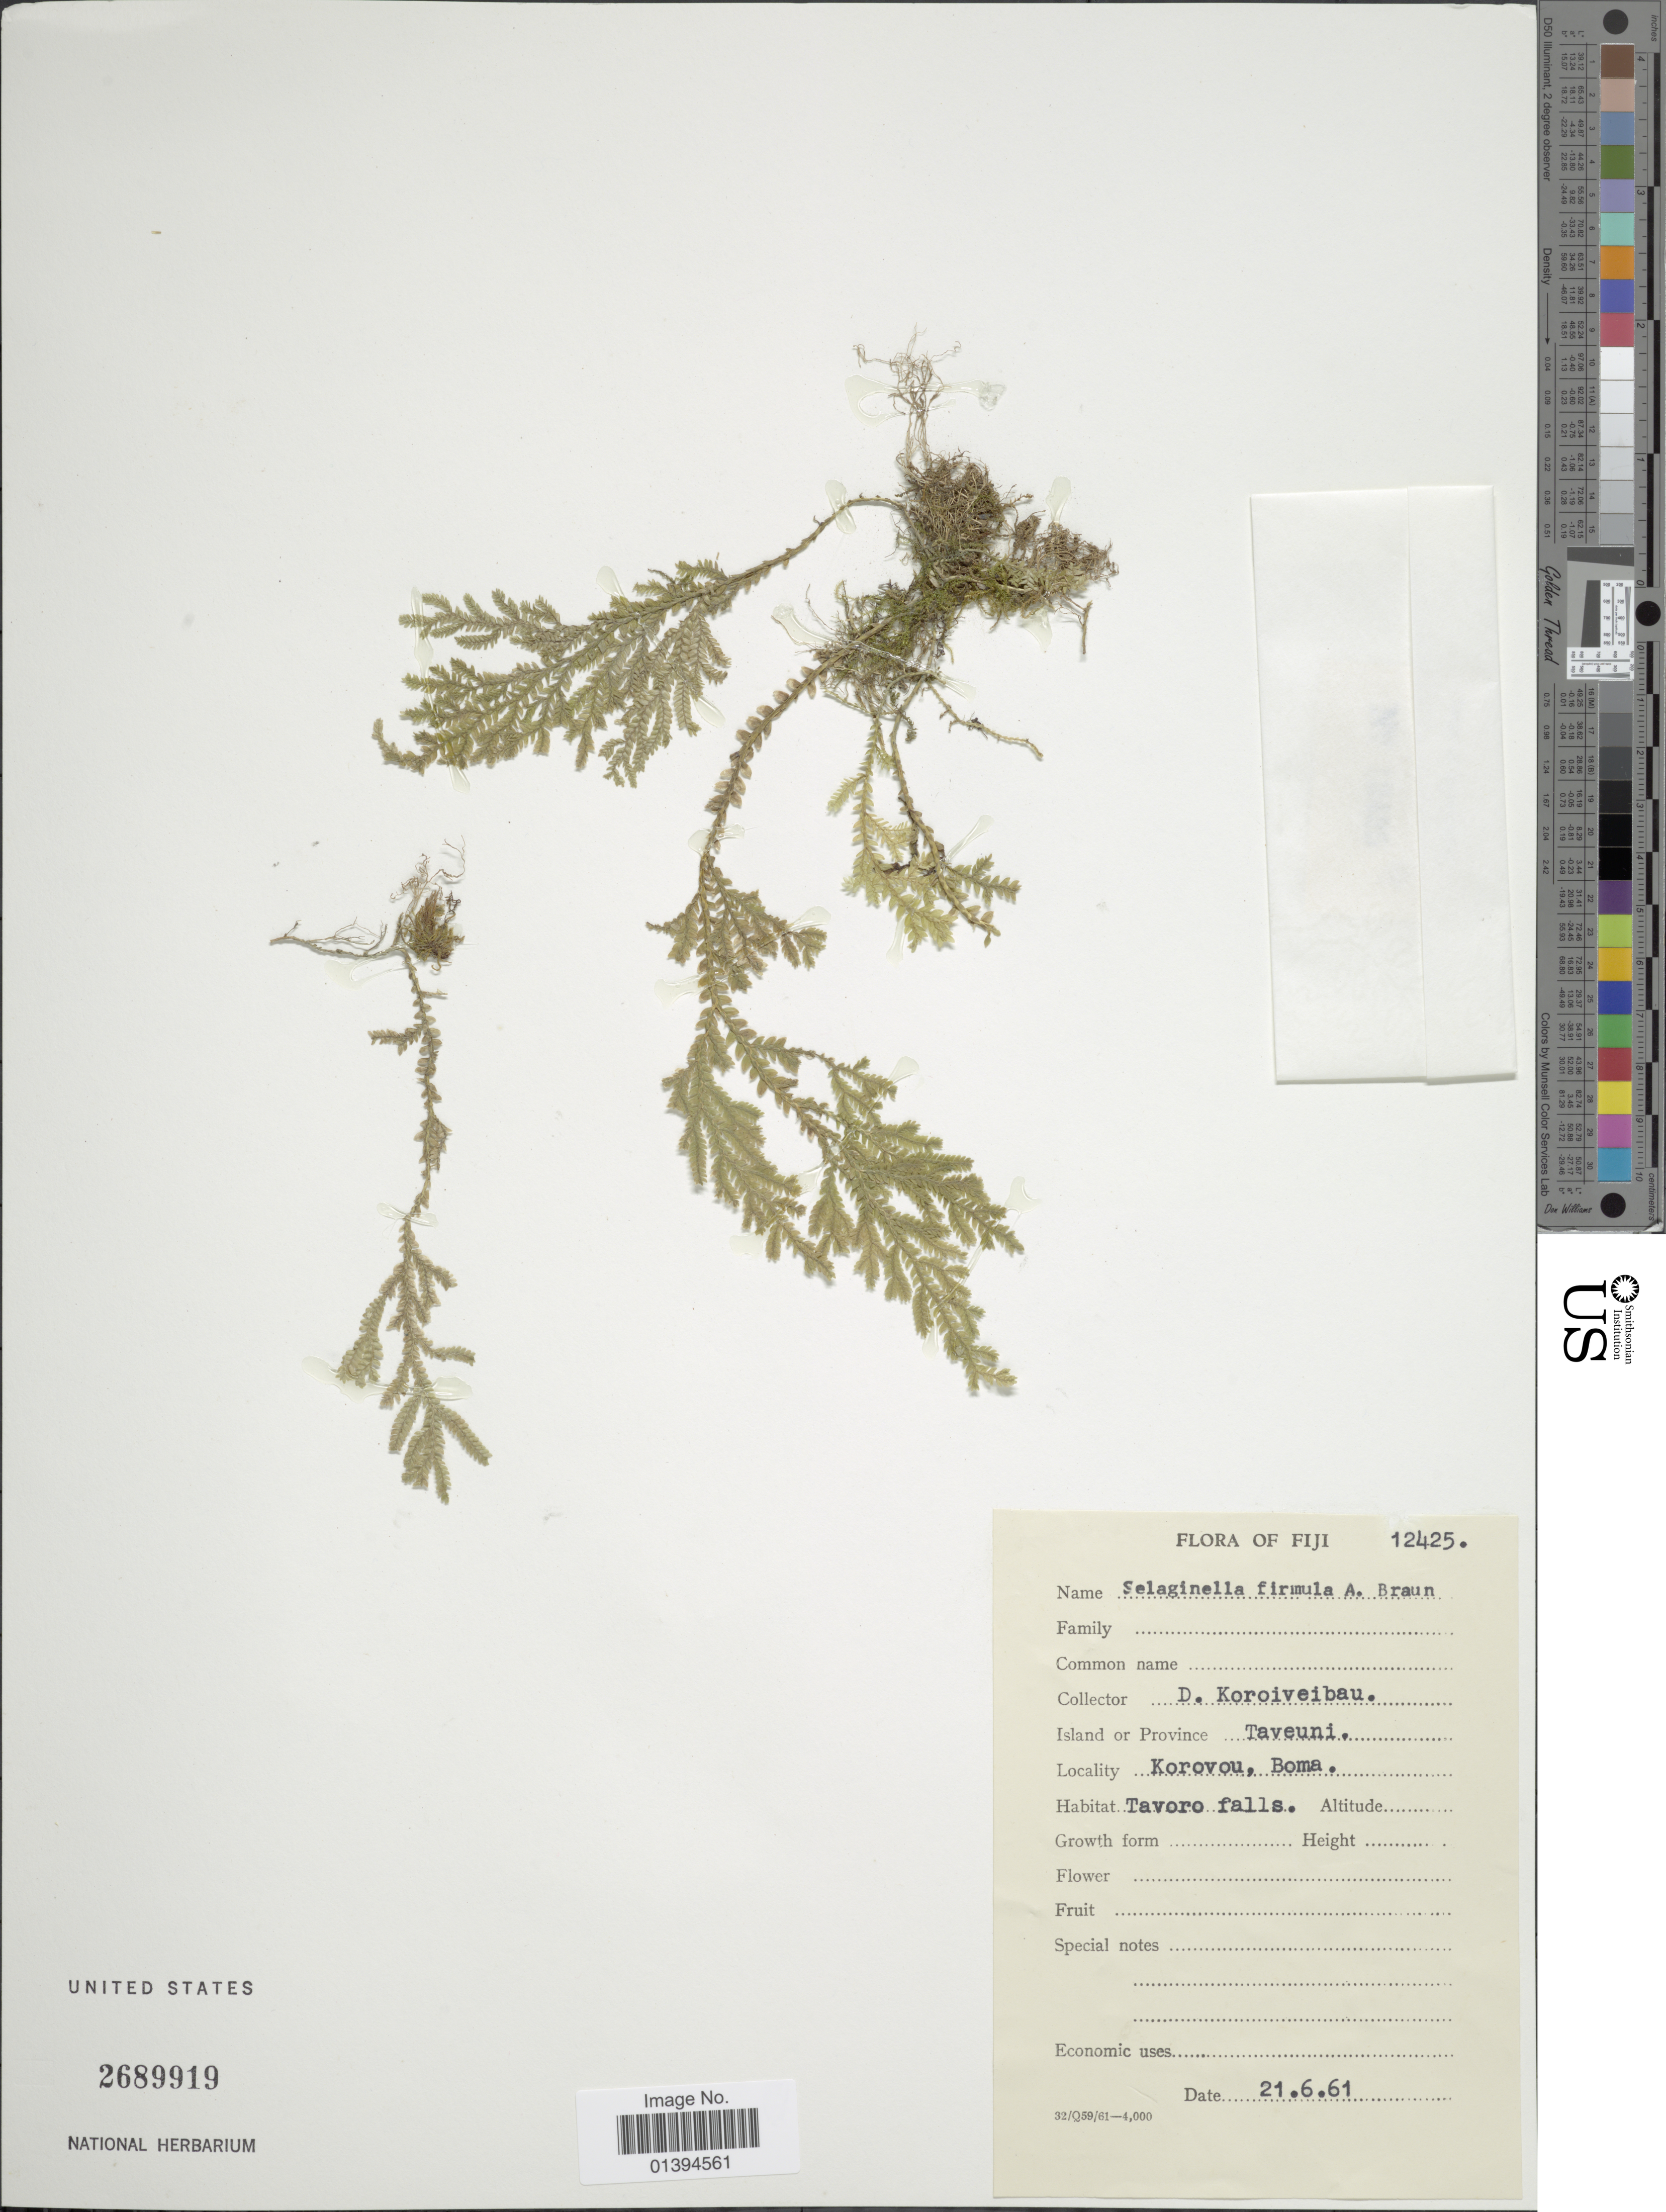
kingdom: Plantae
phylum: Tracheophyta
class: Lycopodiopsida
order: Selaginellales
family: Selaginellaceae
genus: Selaginella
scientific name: Selaginella firmula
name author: A. Br.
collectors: D. Koroiveibau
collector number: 12425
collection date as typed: Transcribed d/m/y: 21/6/61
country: Fiji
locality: Island or province Taveuni, Korovou, Boma, Tavoro falls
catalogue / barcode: US 2689919